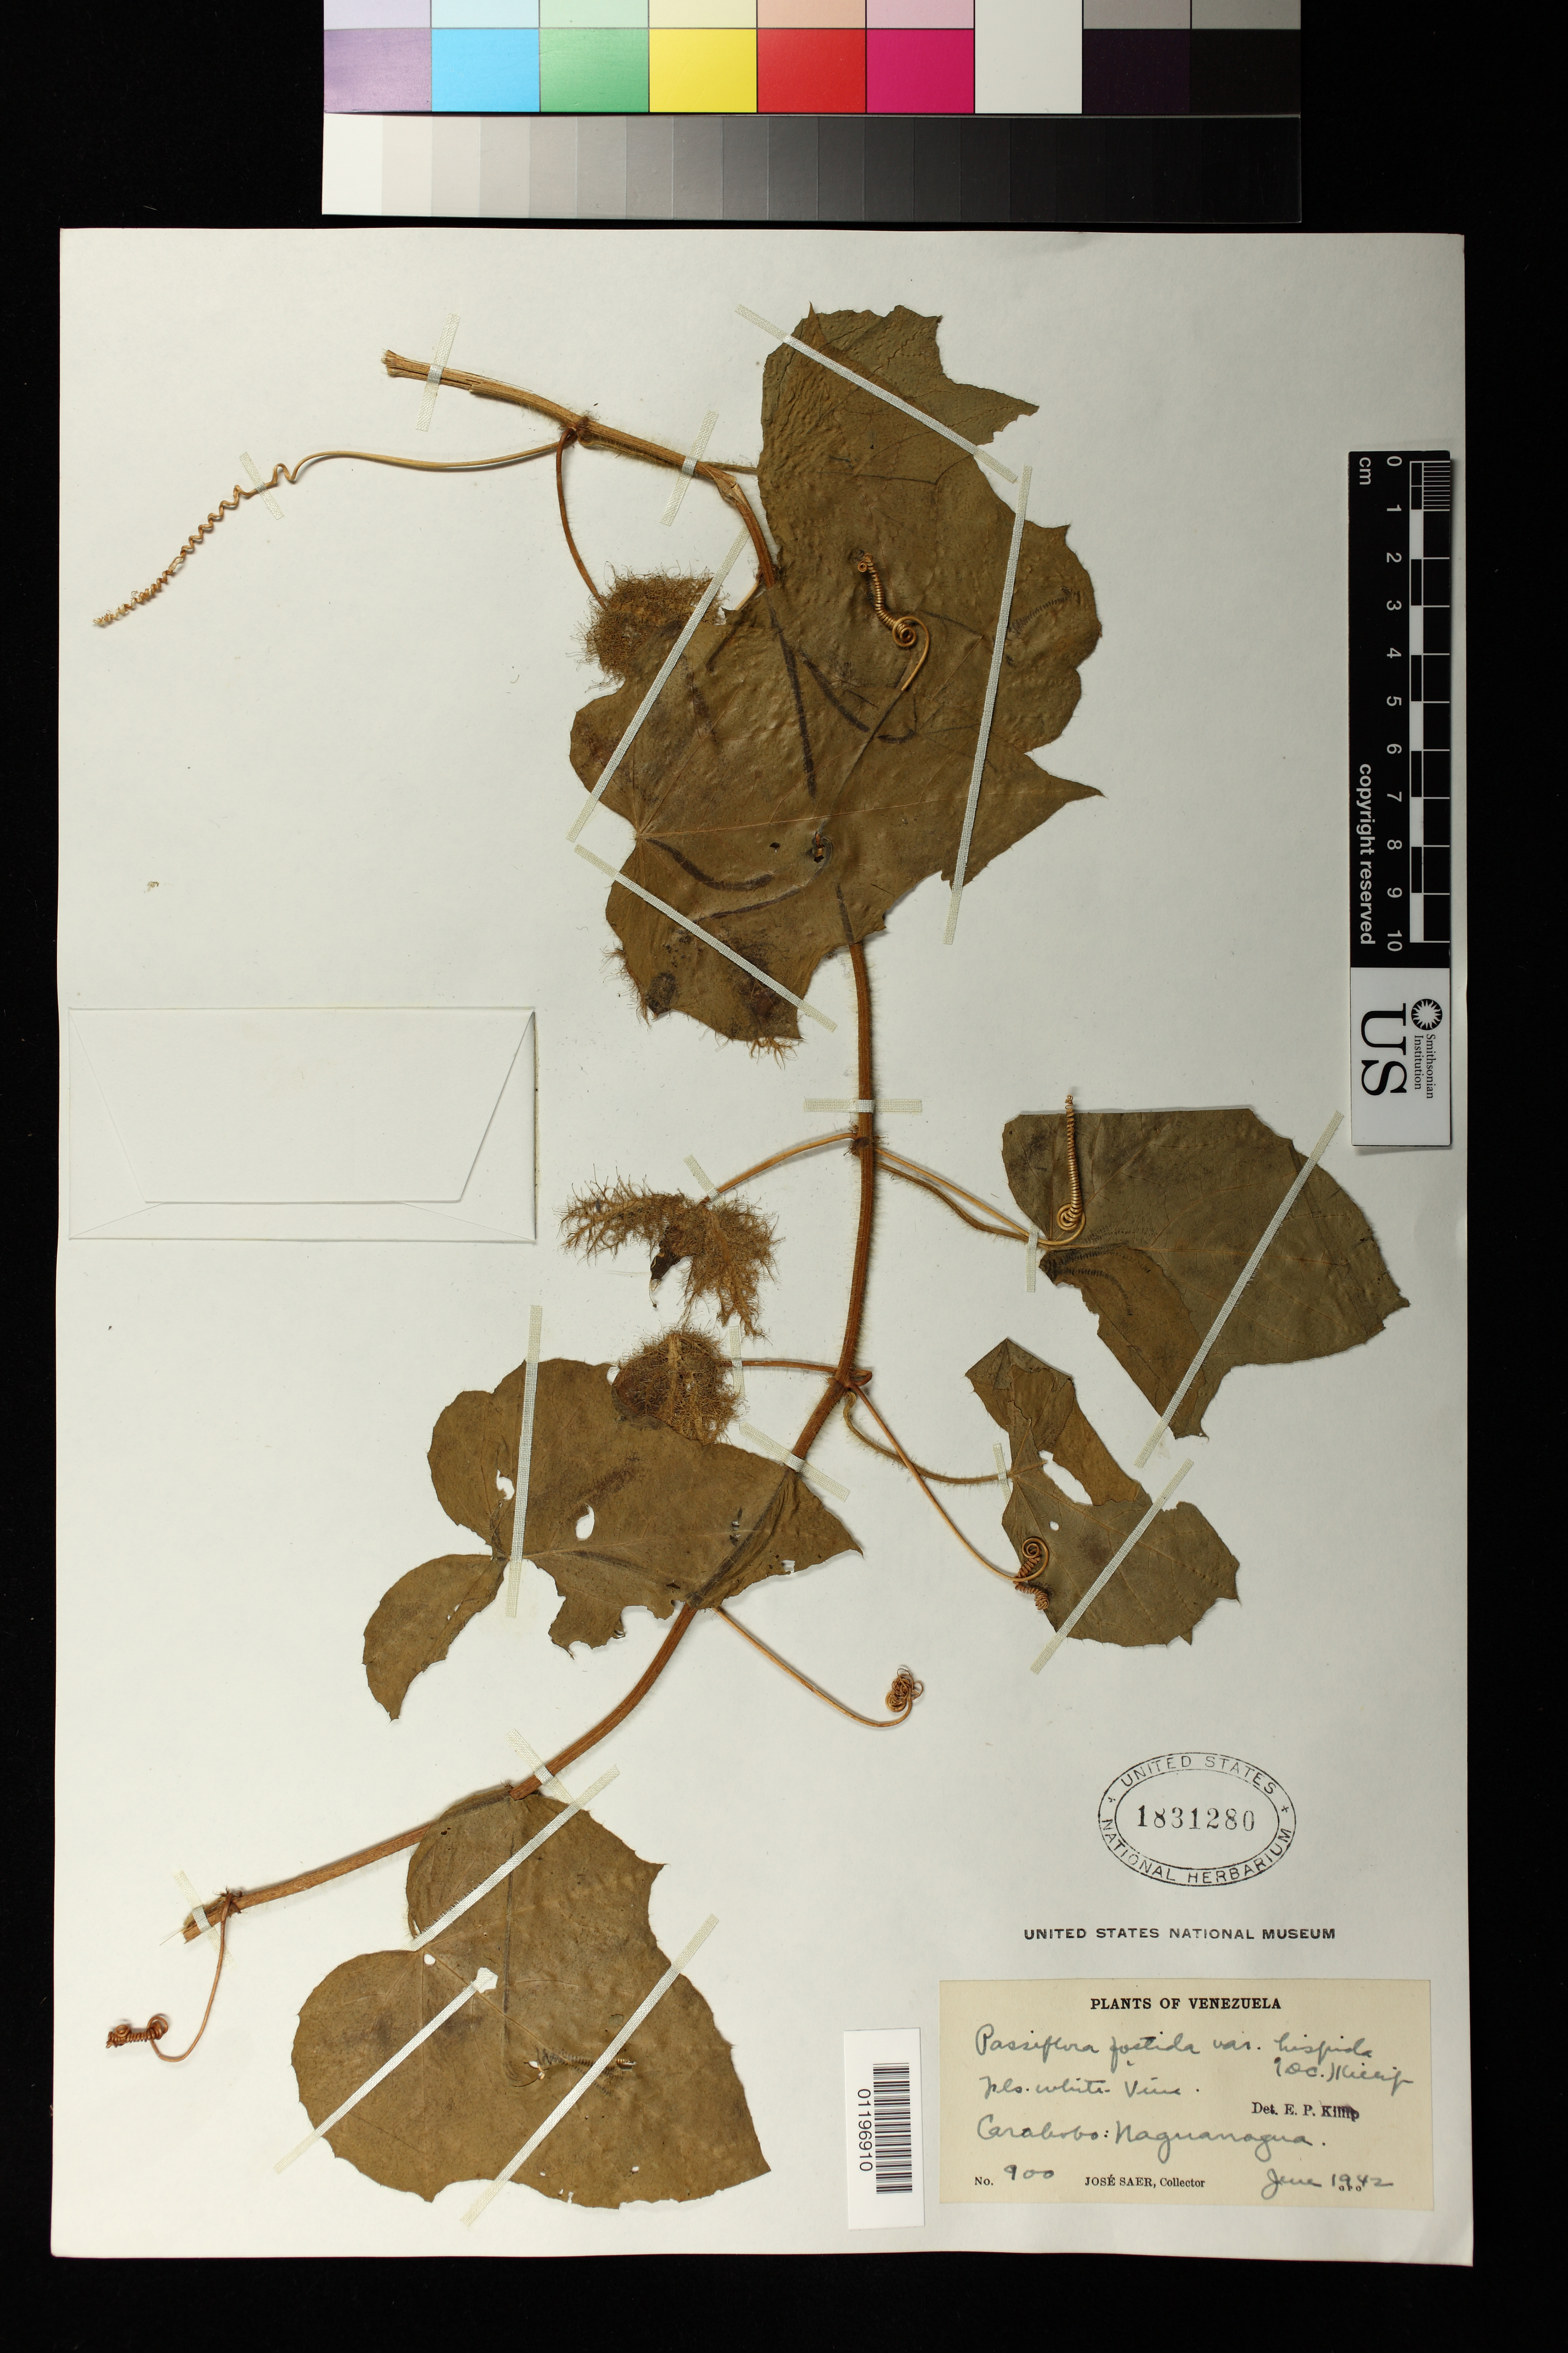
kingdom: Plantae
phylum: Tracheophyta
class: Magnoliopsida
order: Malpighiales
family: Passifloraceae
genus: Passiflora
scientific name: Passiflora foetida var. hispida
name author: (DC. ex Triana & Planch.) Killip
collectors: J. Saer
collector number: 900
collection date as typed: Jun 1942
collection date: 1942-06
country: Venezuela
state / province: Carabobo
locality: Carabobo: Naguanagua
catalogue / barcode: US 1831280